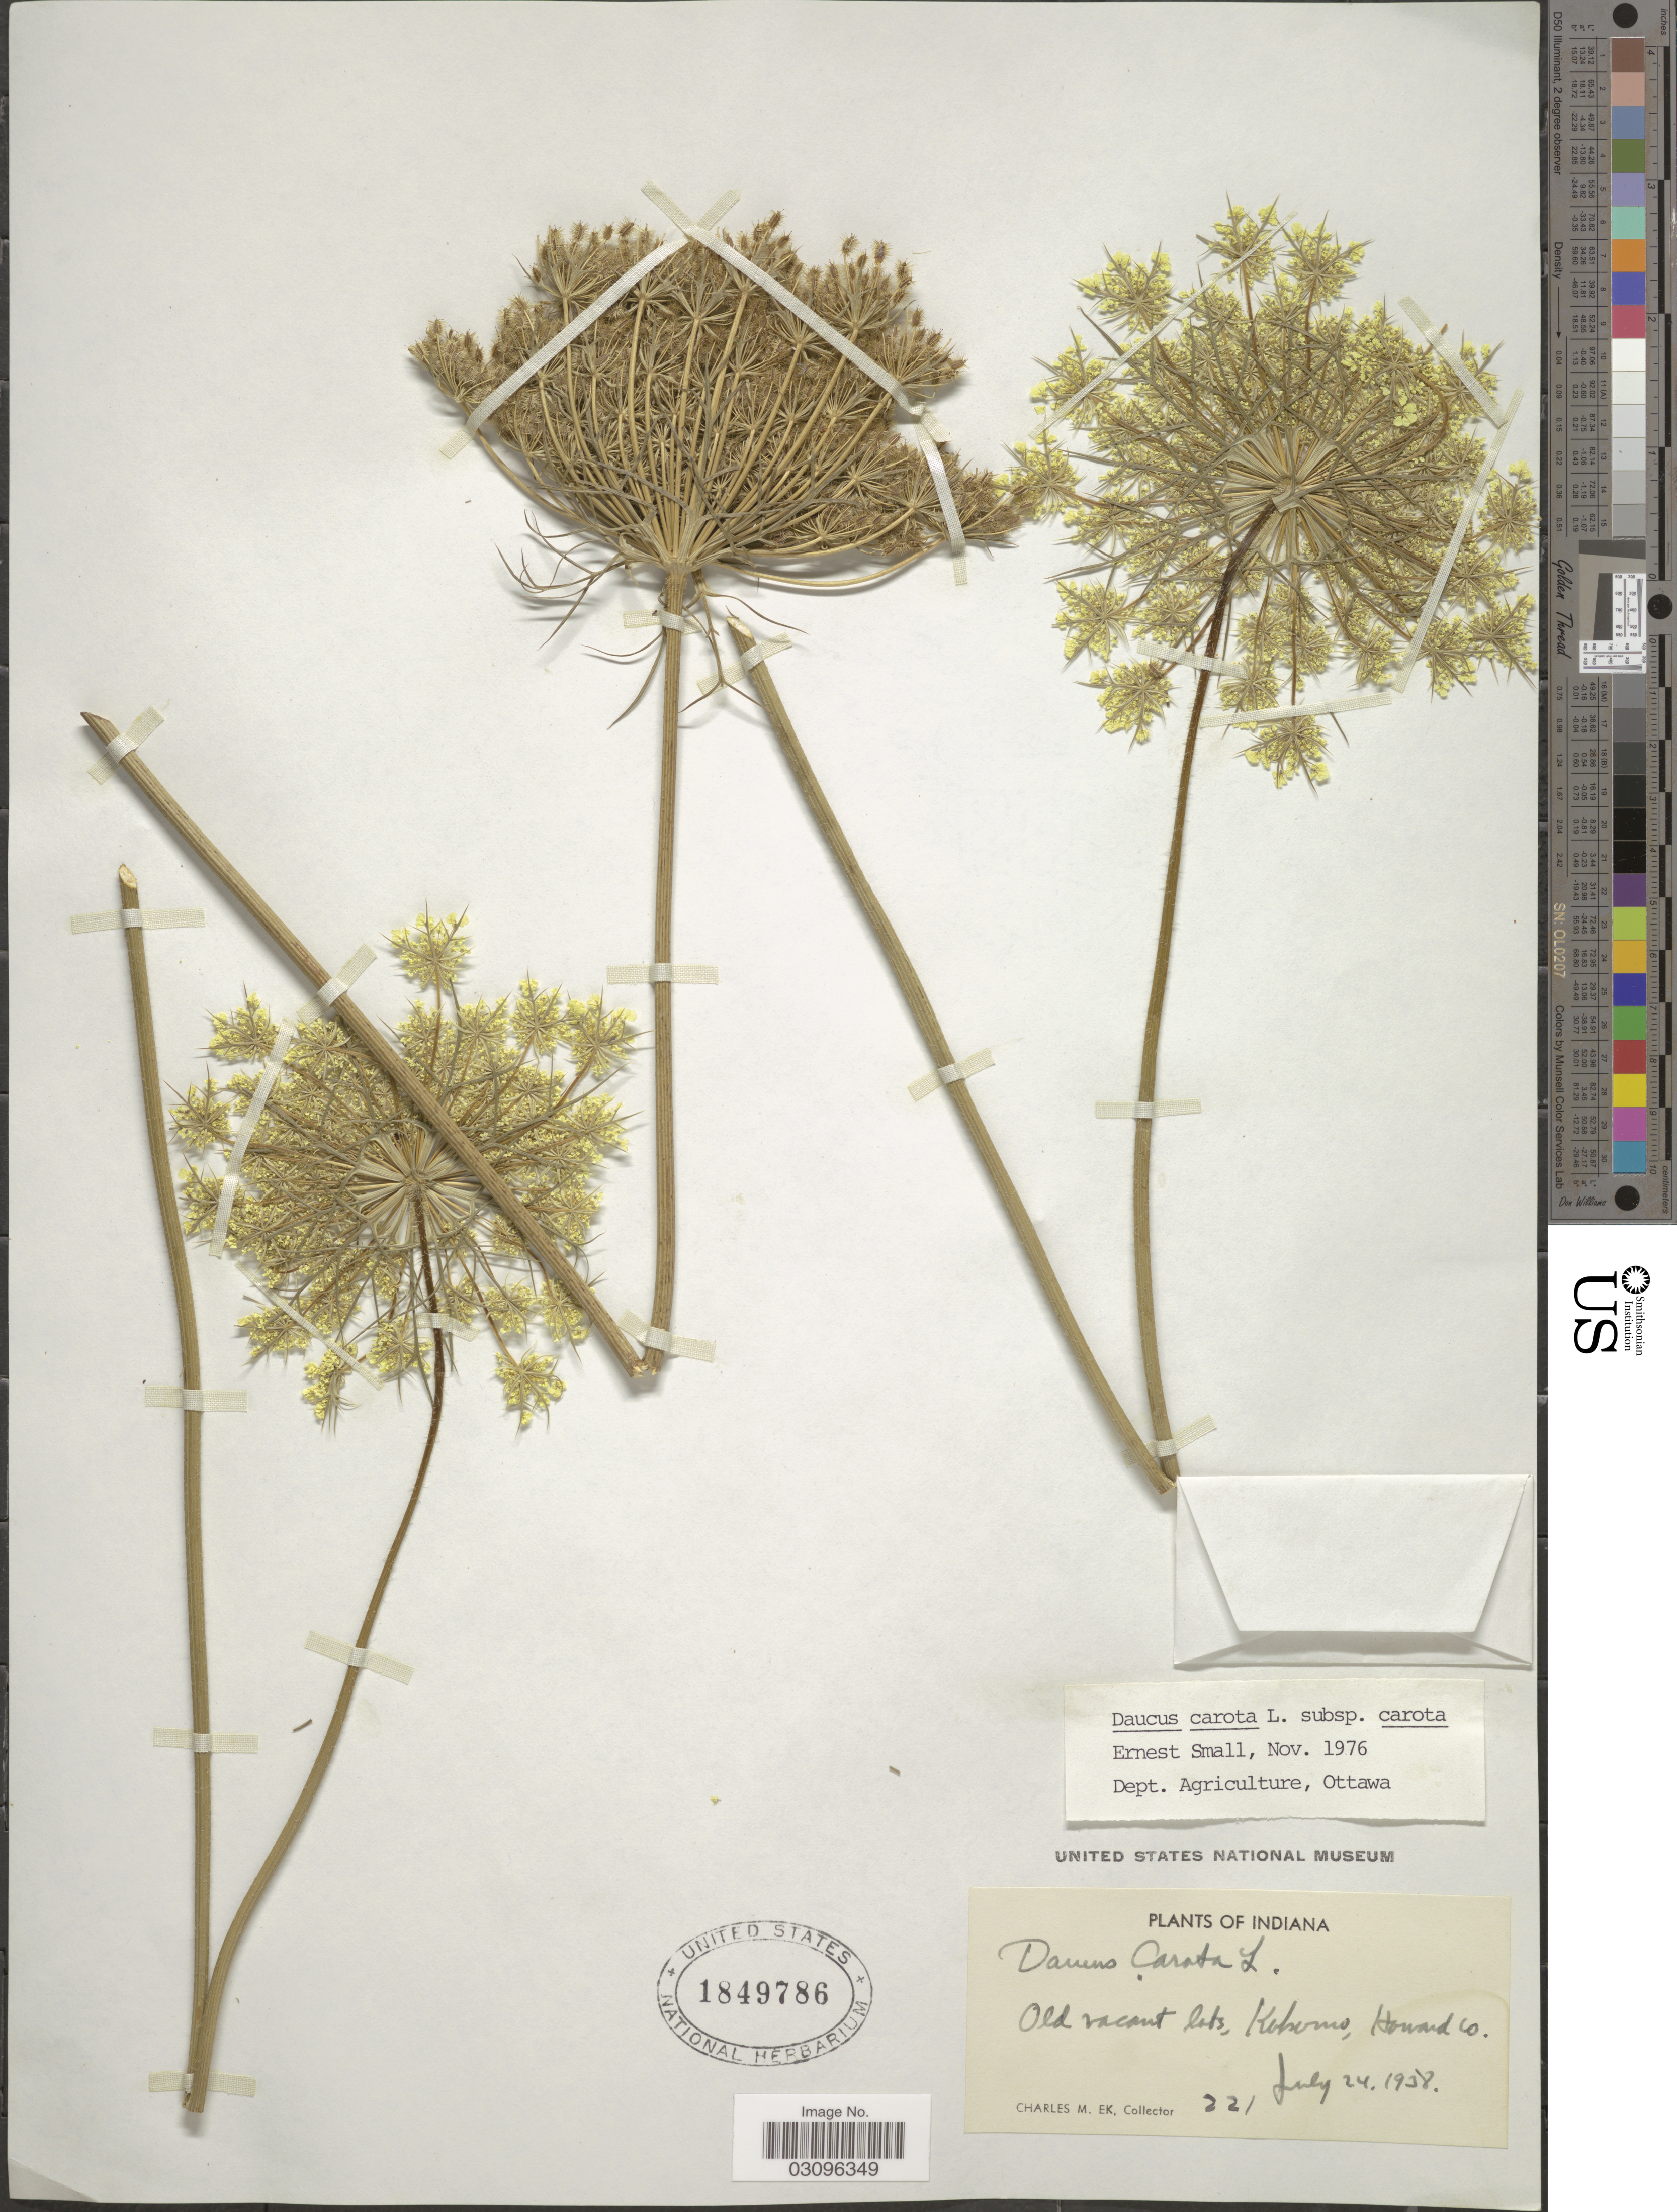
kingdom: Plantae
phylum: Tracheophyta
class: Magnoliopsida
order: Apiales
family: Apiaceae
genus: Daucus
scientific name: Daucus carota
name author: L.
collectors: C. Ek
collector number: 221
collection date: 1938-07-24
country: United States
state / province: Indiana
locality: Old vacant lots, Kokomo, Howard Co.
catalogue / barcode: US 1849786